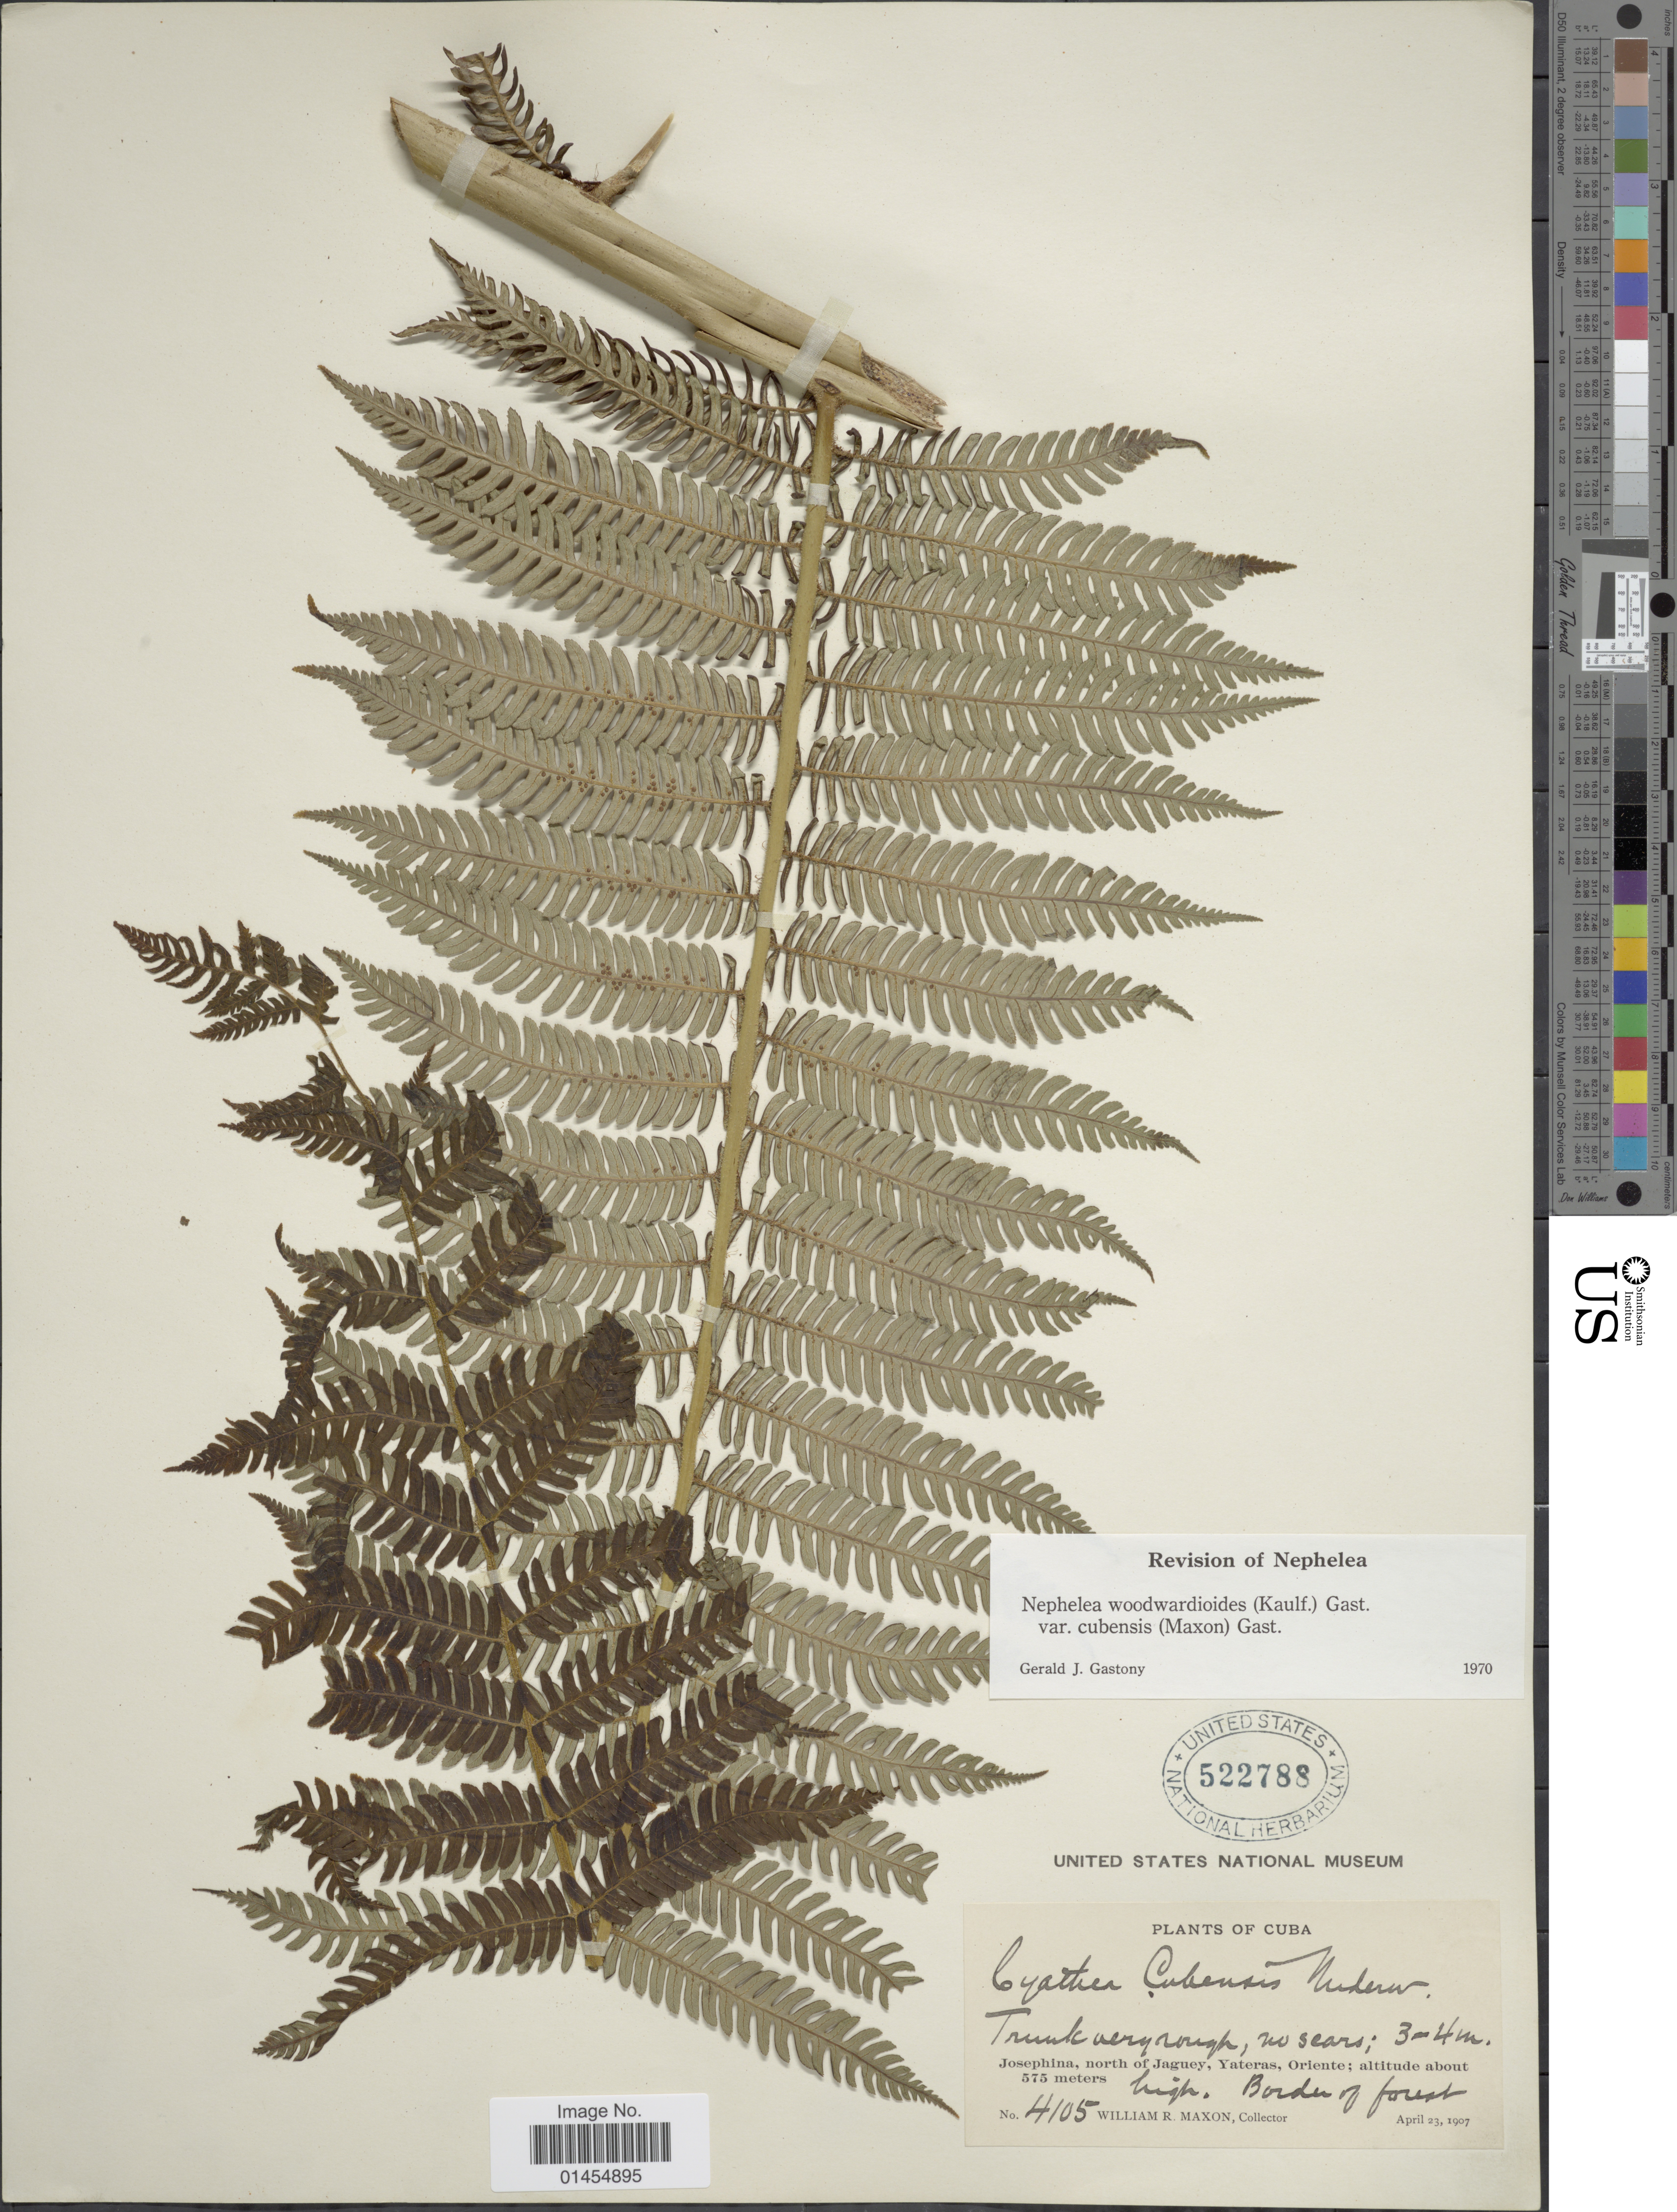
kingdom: Plantae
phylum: Tracheophyta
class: Polypodiopsida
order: Cyatheales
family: Cyatheaceae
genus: Alsophila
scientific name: Alsophila woodwardioides var. cubensis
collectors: W. R. Maxon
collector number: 4105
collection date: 1907-04-23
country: Cuba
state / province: Oriente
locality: Josephina, north of Jaguey, Yateras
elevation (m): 575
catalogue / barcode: US 522788